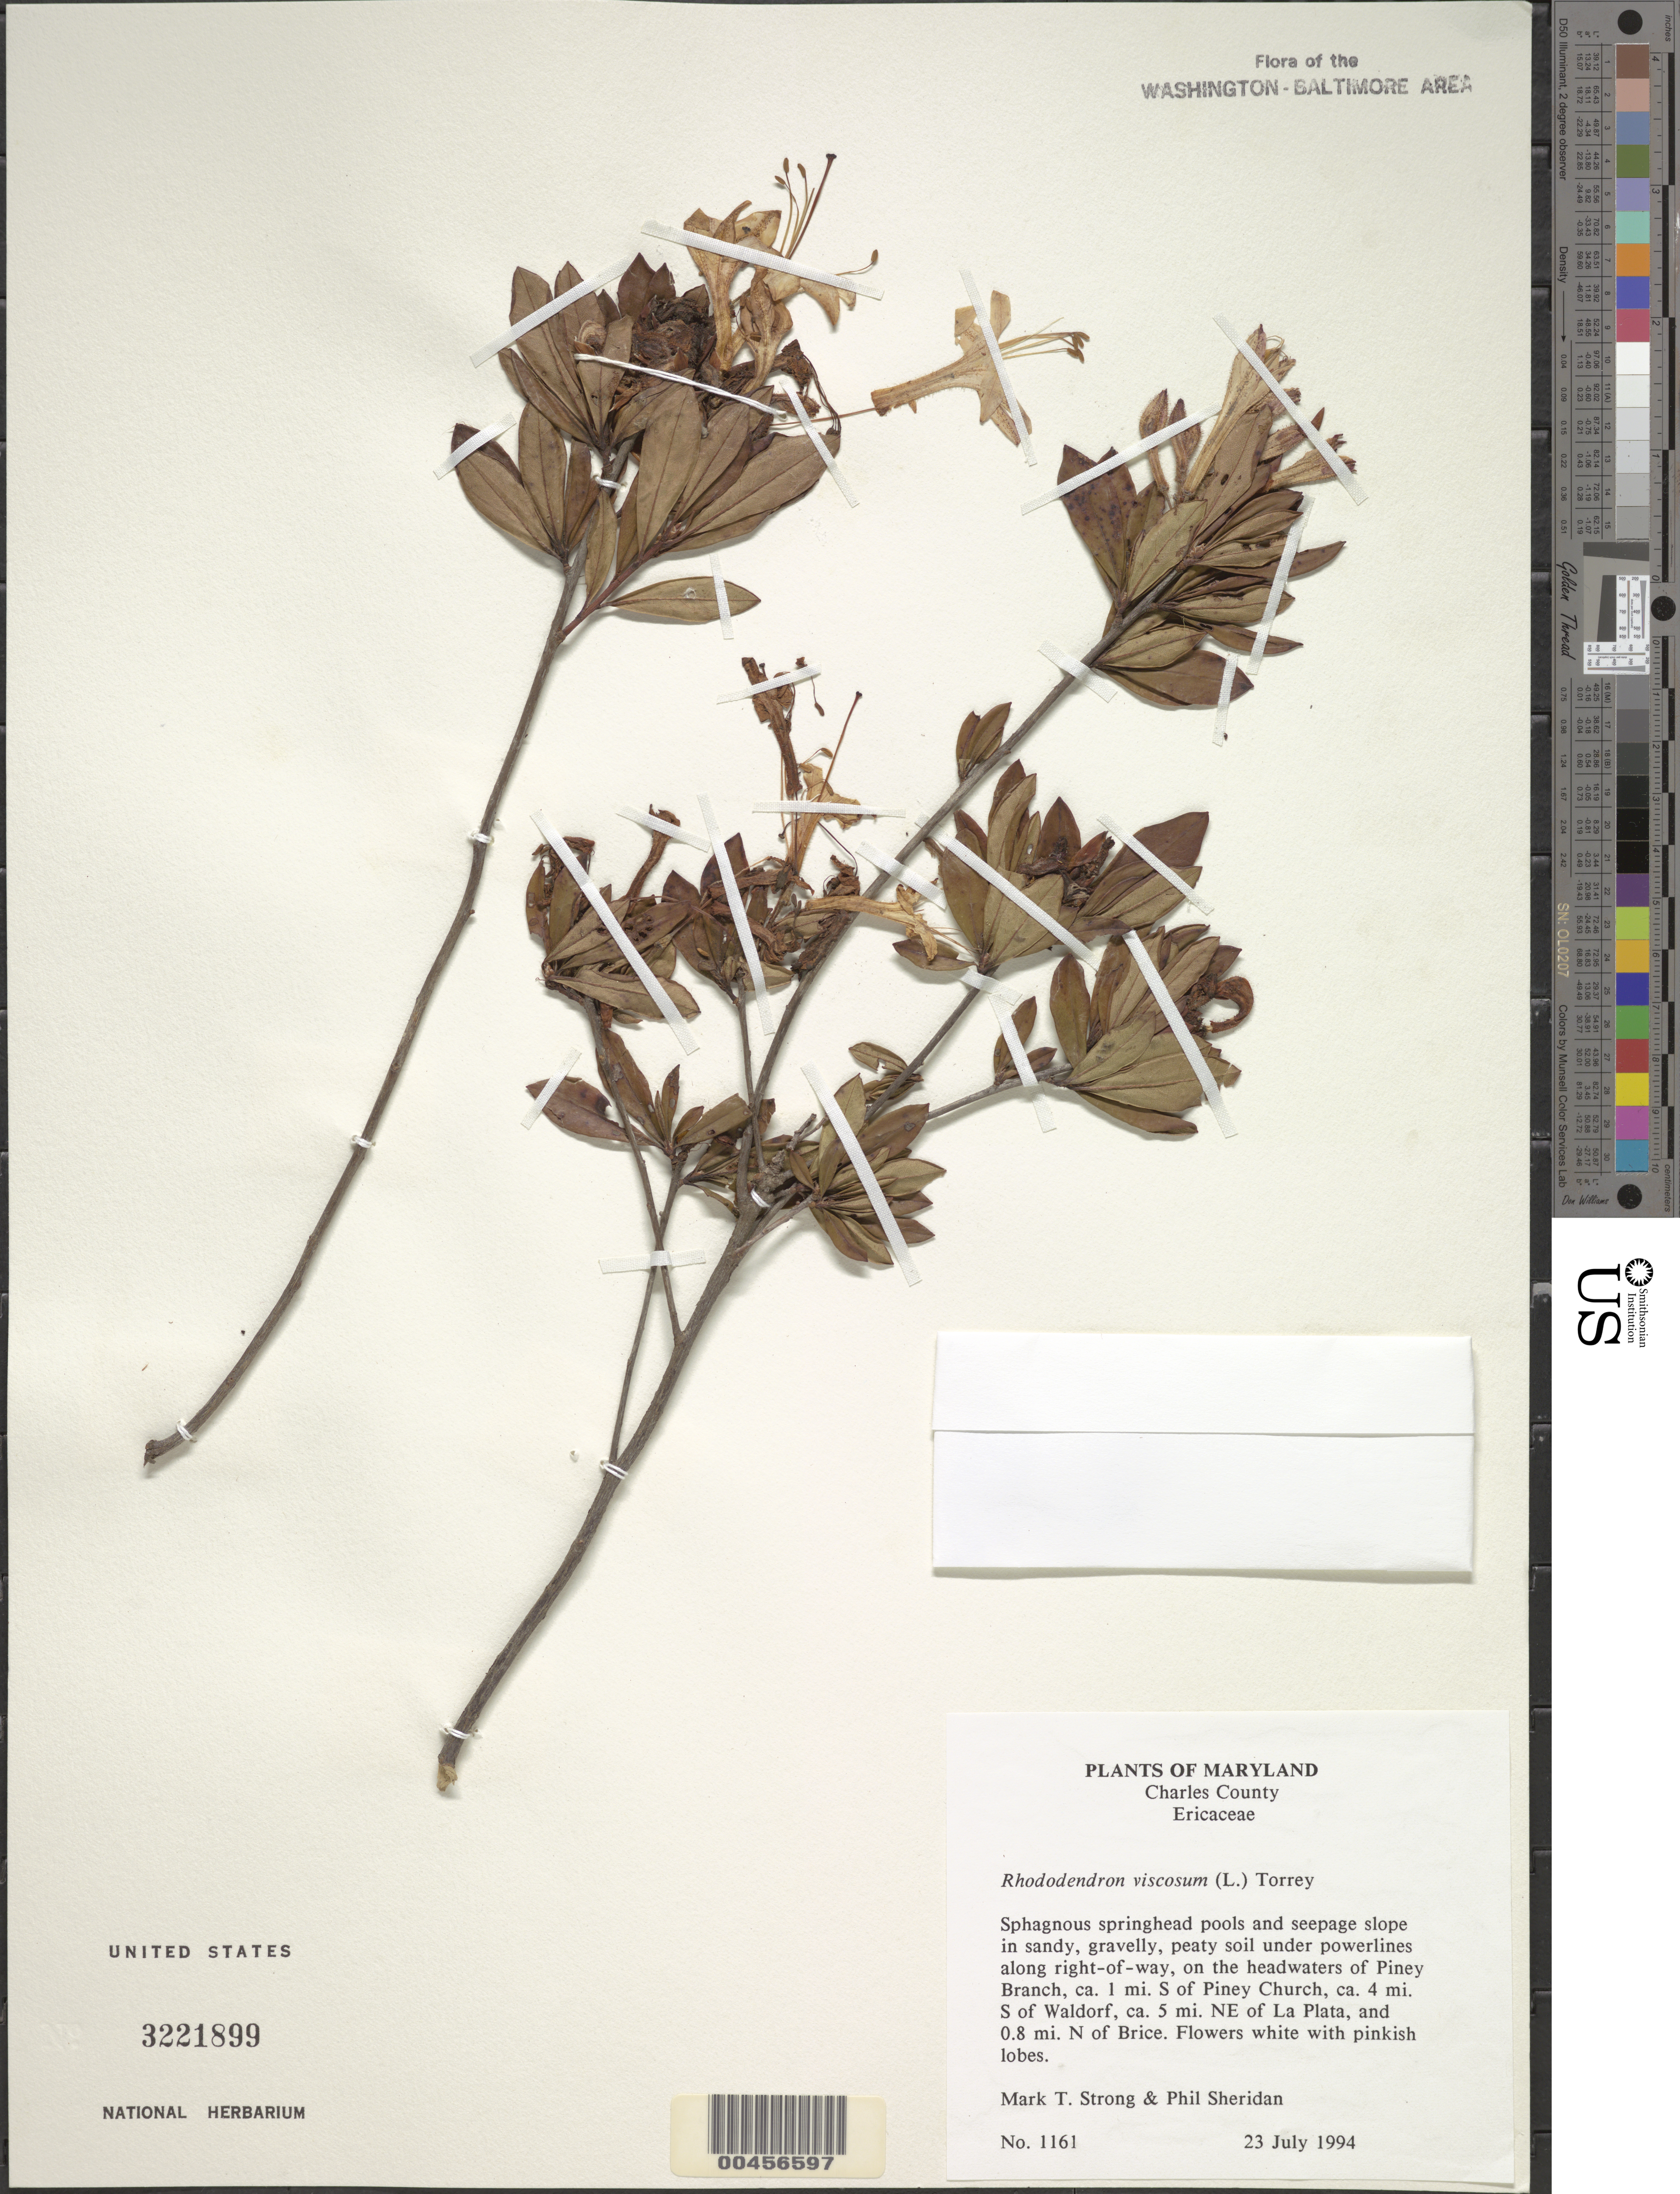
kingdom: Plantae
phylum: Tracheophyta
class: Magnoliopsida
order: Ericales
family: Ericaceae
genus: Rhododendron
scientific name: Rhododendron viscosum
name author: (L.) Torr.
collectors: M. T. Strong & P. Sheridan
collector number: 1161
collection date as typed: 23 Jul 1994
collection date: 1994-07-23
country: United States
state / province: Maryland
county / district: Charles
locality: Piney Branch, S of Piney Church, S of Waldorf, NE of La Plata, N of Brice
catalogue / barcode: US 3221899